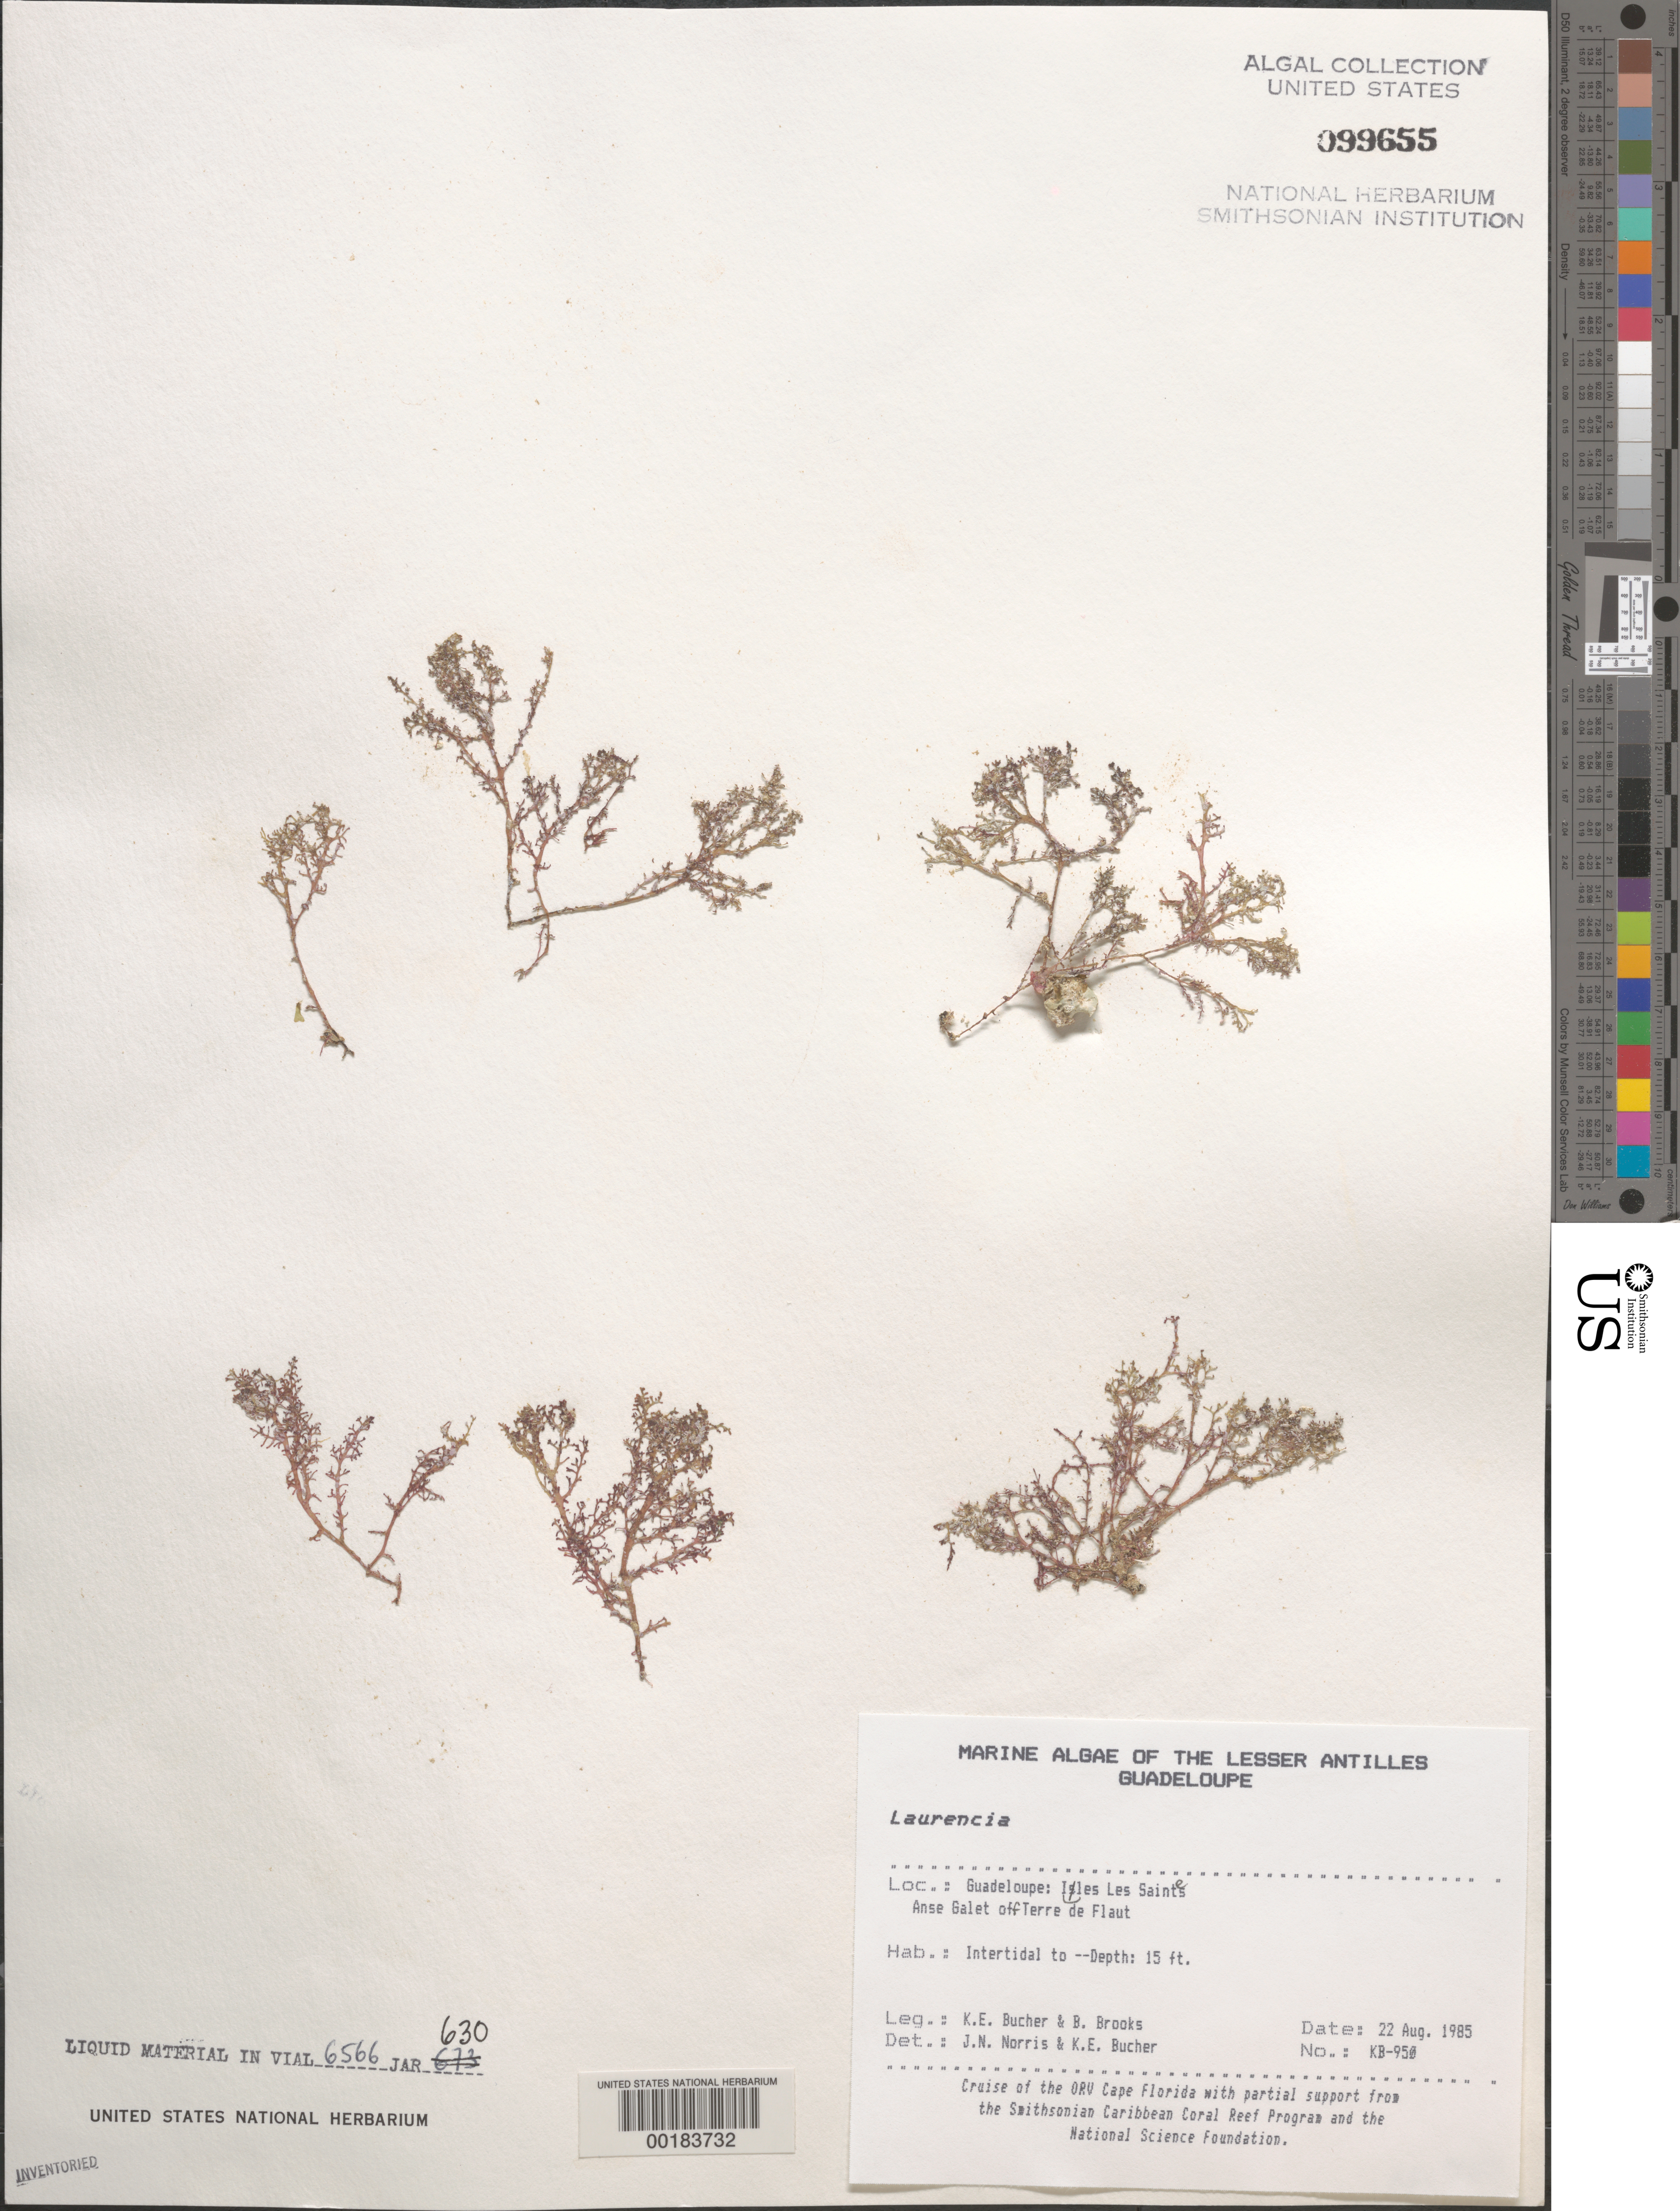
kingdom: Plantae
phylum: Rhodophyta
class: Florideophyceae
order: Ceramiales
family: Rhodomelaceae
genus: Laurencia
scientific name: Laurencia sp.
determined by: Norris, J. N.; Bucher, K. E.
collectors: K. E. Bucher & B. Brooks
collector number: Kb-950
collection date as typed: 22 Aug 1985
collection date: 1985-08-22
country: Guadeloupe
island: Iles des Saintes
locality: Anse Galet off Terre de Flaut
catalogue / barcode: US 99655